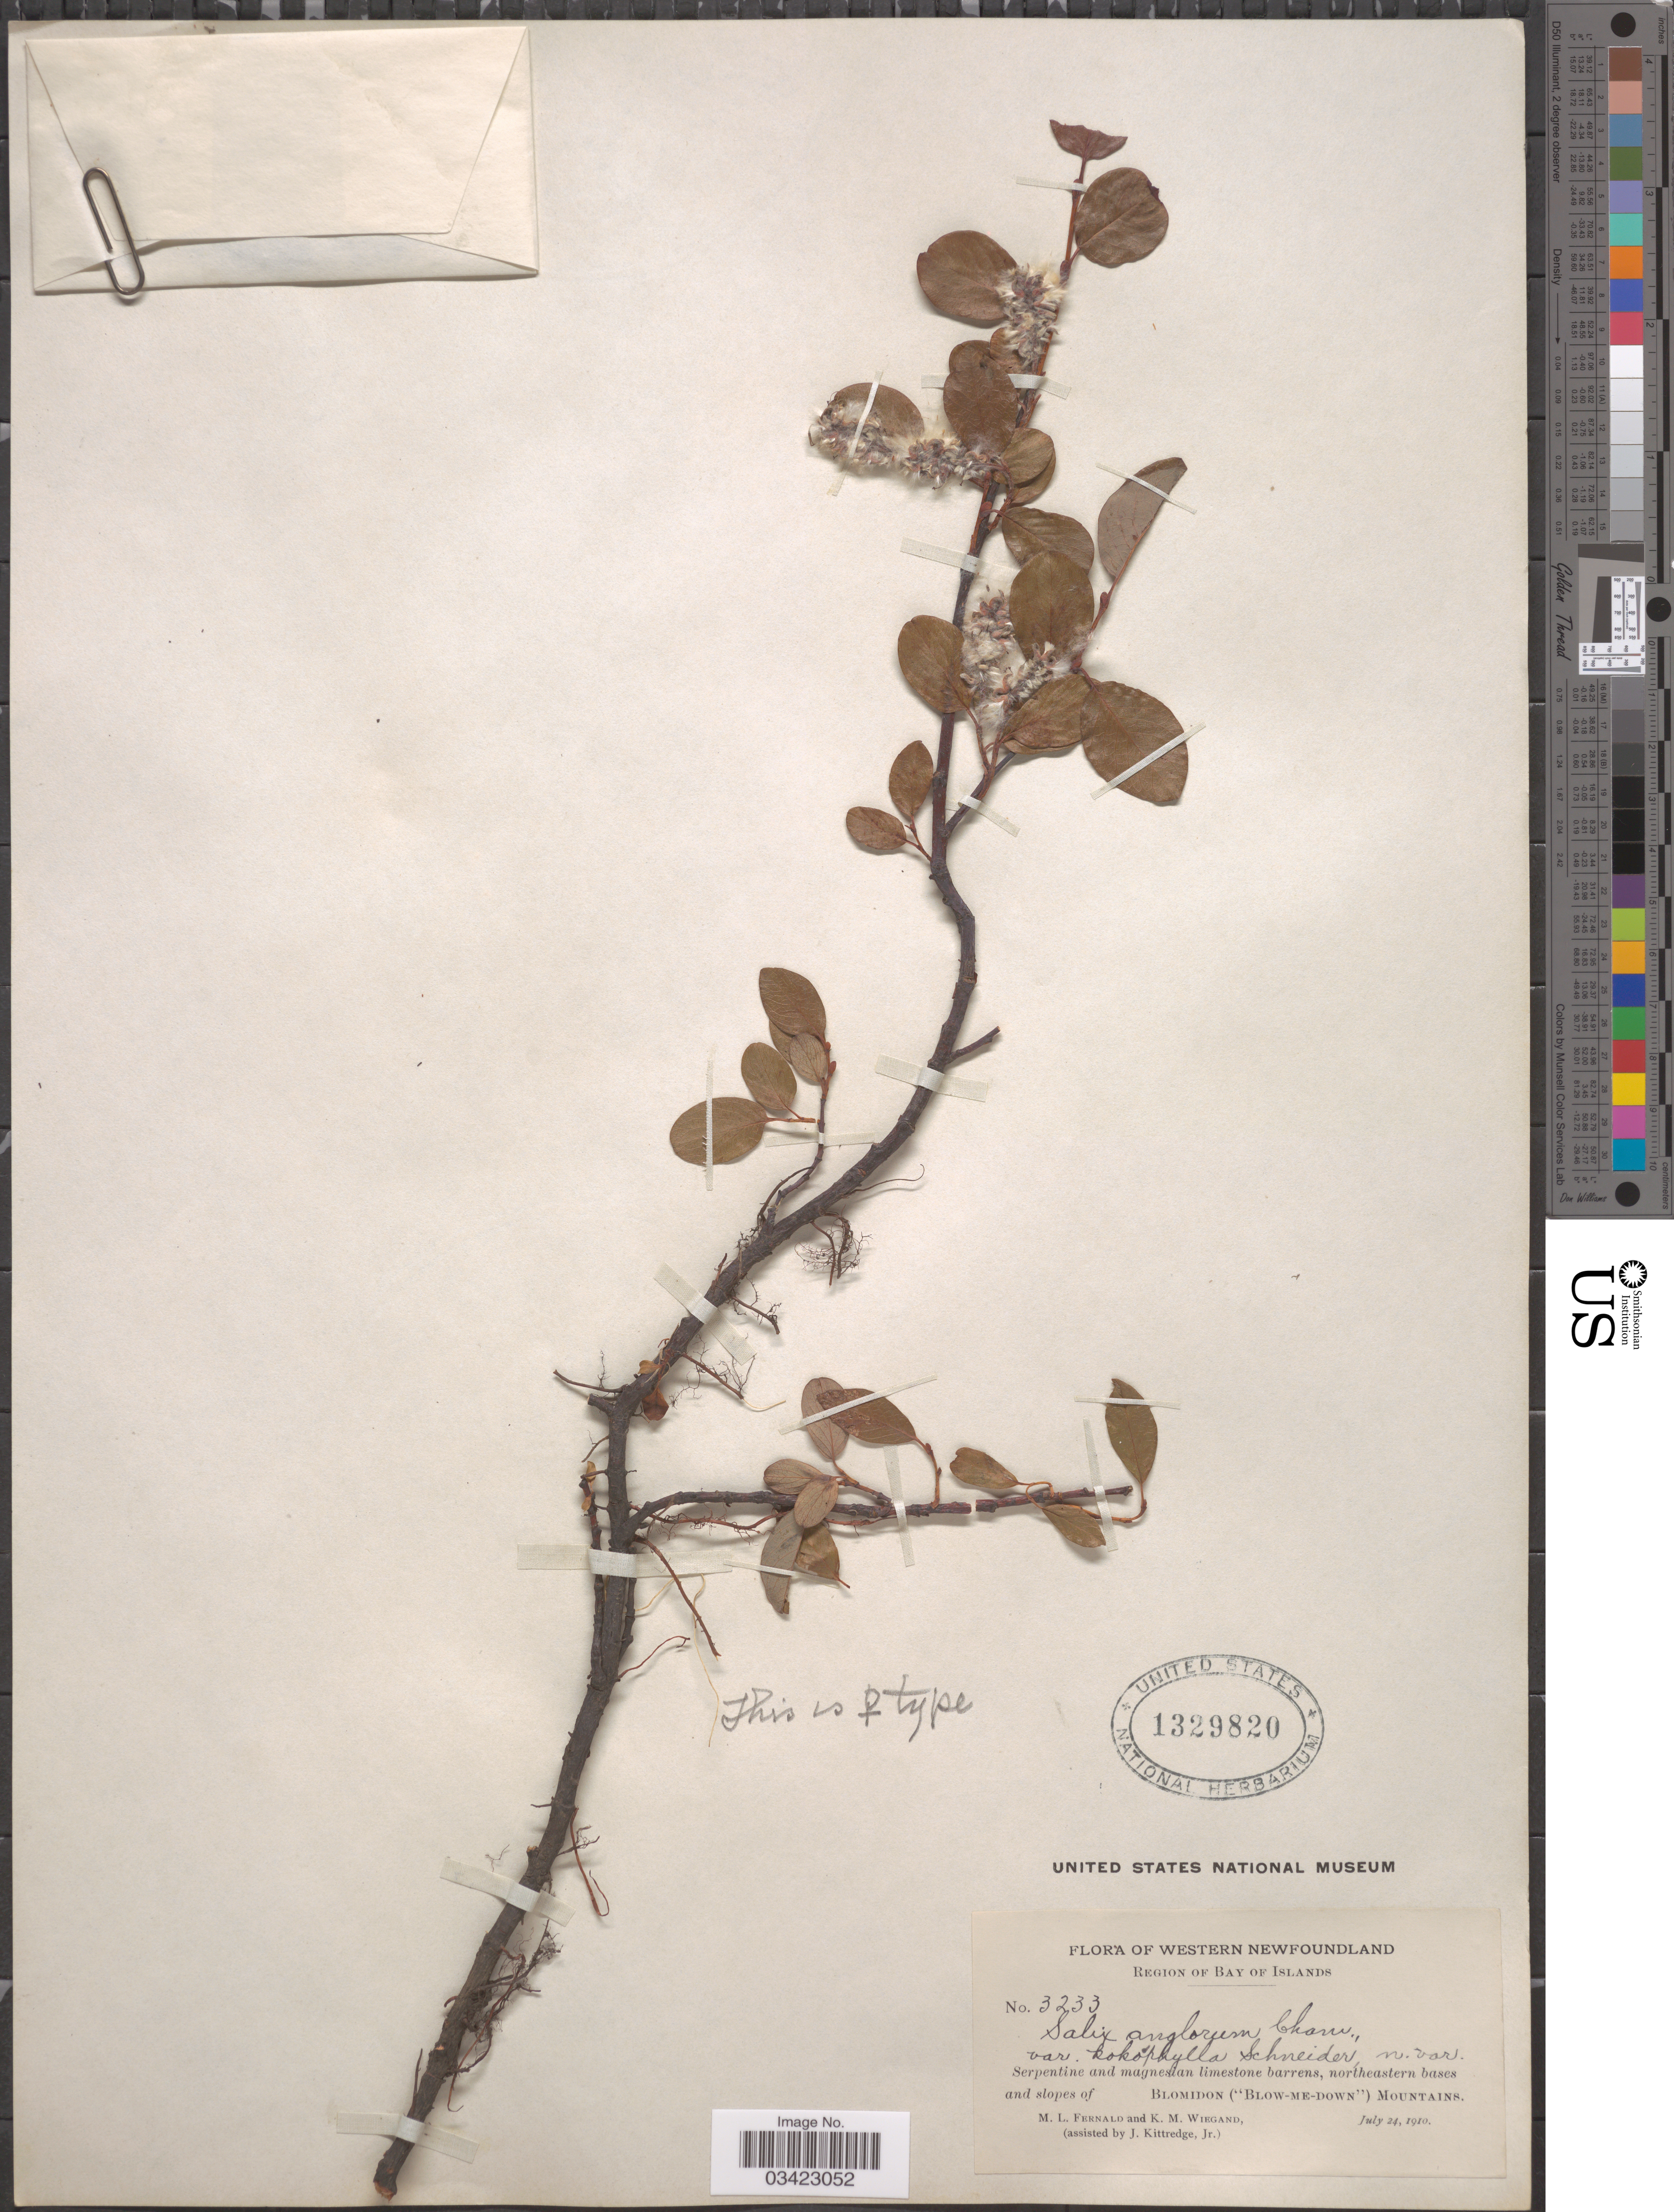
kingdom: Plantae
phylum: Tracheophyta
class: Magnoliopsida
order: Malpighiales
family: Salicaceae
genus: Salix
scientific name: Salix anglorum var. kophophylla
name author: C.K. Schneid.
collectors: M. L. Fernald, K. M. Wiegand & J. Kittredge Jr.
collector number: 3233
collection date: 1910-07-24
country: Canada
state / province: Newfoundland and Labrador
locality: Western Newfoundland. Region Bay of Islands. Northeastern bases and slopes of Blomidon ("Blow-me-down") Mountains.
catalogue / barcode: US 1329820